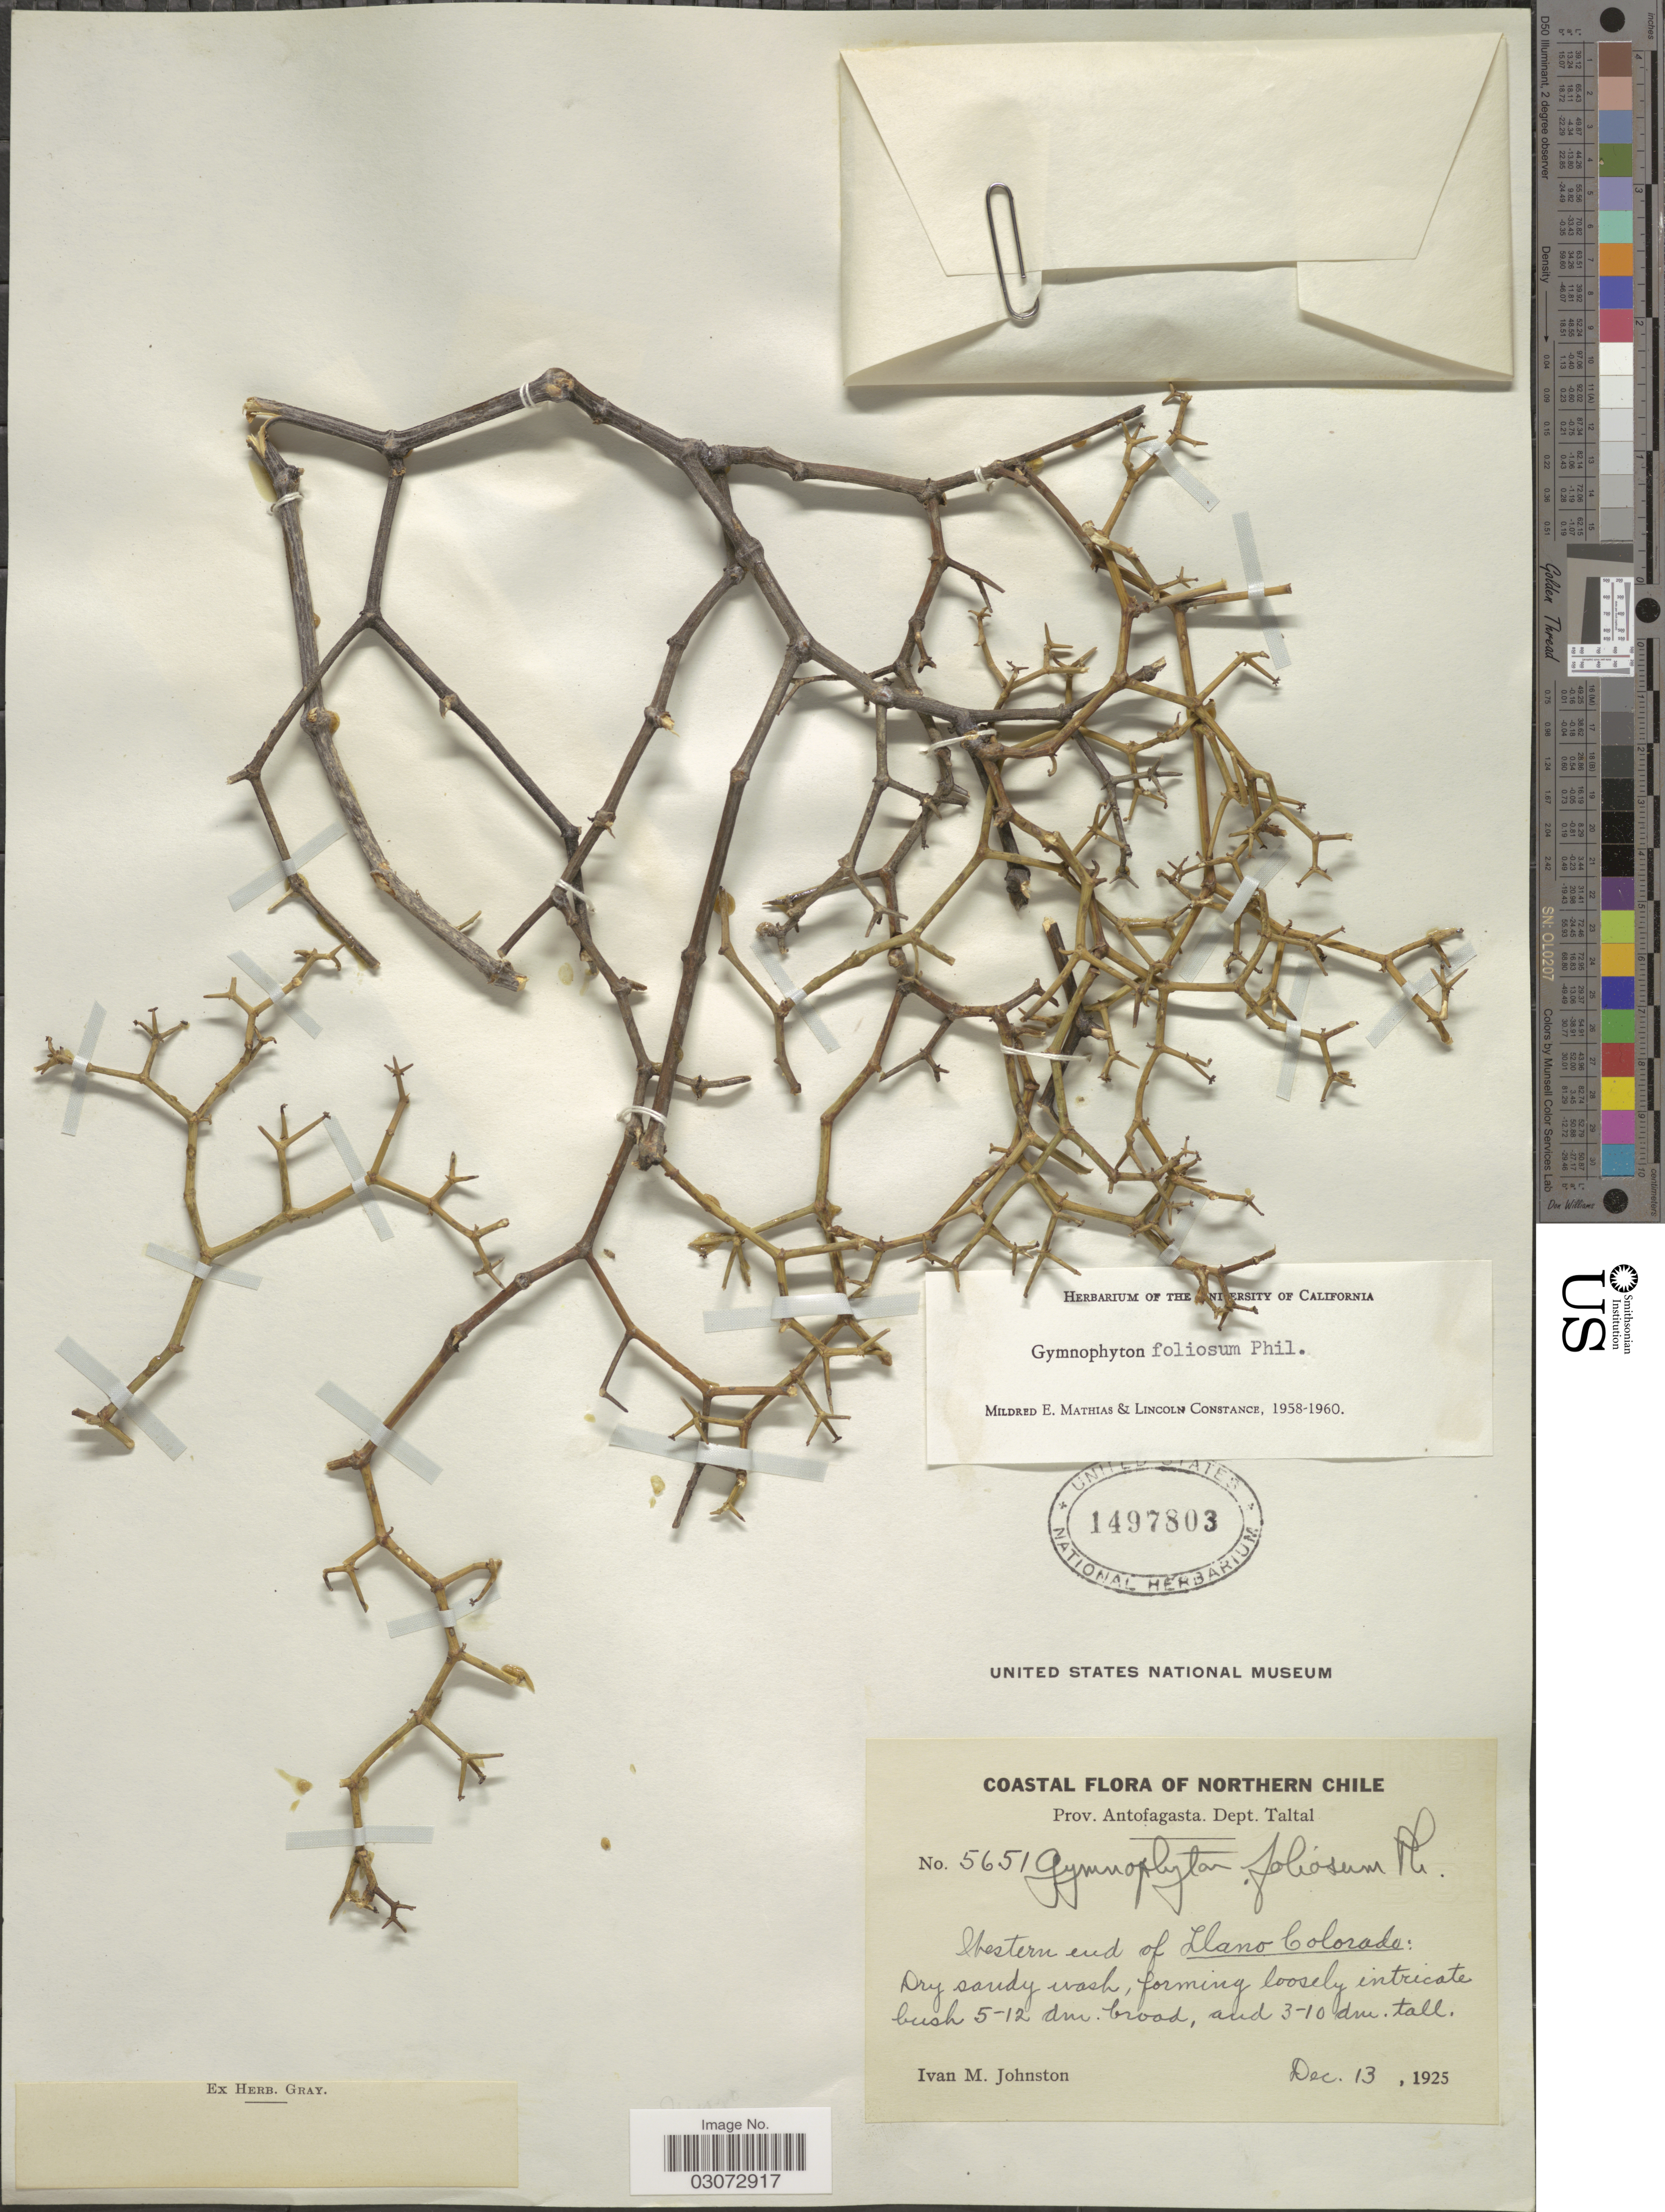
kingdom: Plantae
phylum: Tracheophyta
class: Magnoliopsida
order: Apiales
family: Apiaceae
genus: Gymnophyton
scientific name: Gymnophyton foliosum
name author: Phil.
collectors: I.M. Johnston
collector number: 5651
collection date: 1925-12-13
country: Chile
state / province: Antofagasta (II)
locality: Northern Chile. Dept. Taltal. Western end of Llano Colorado.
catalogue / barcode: US 1497803